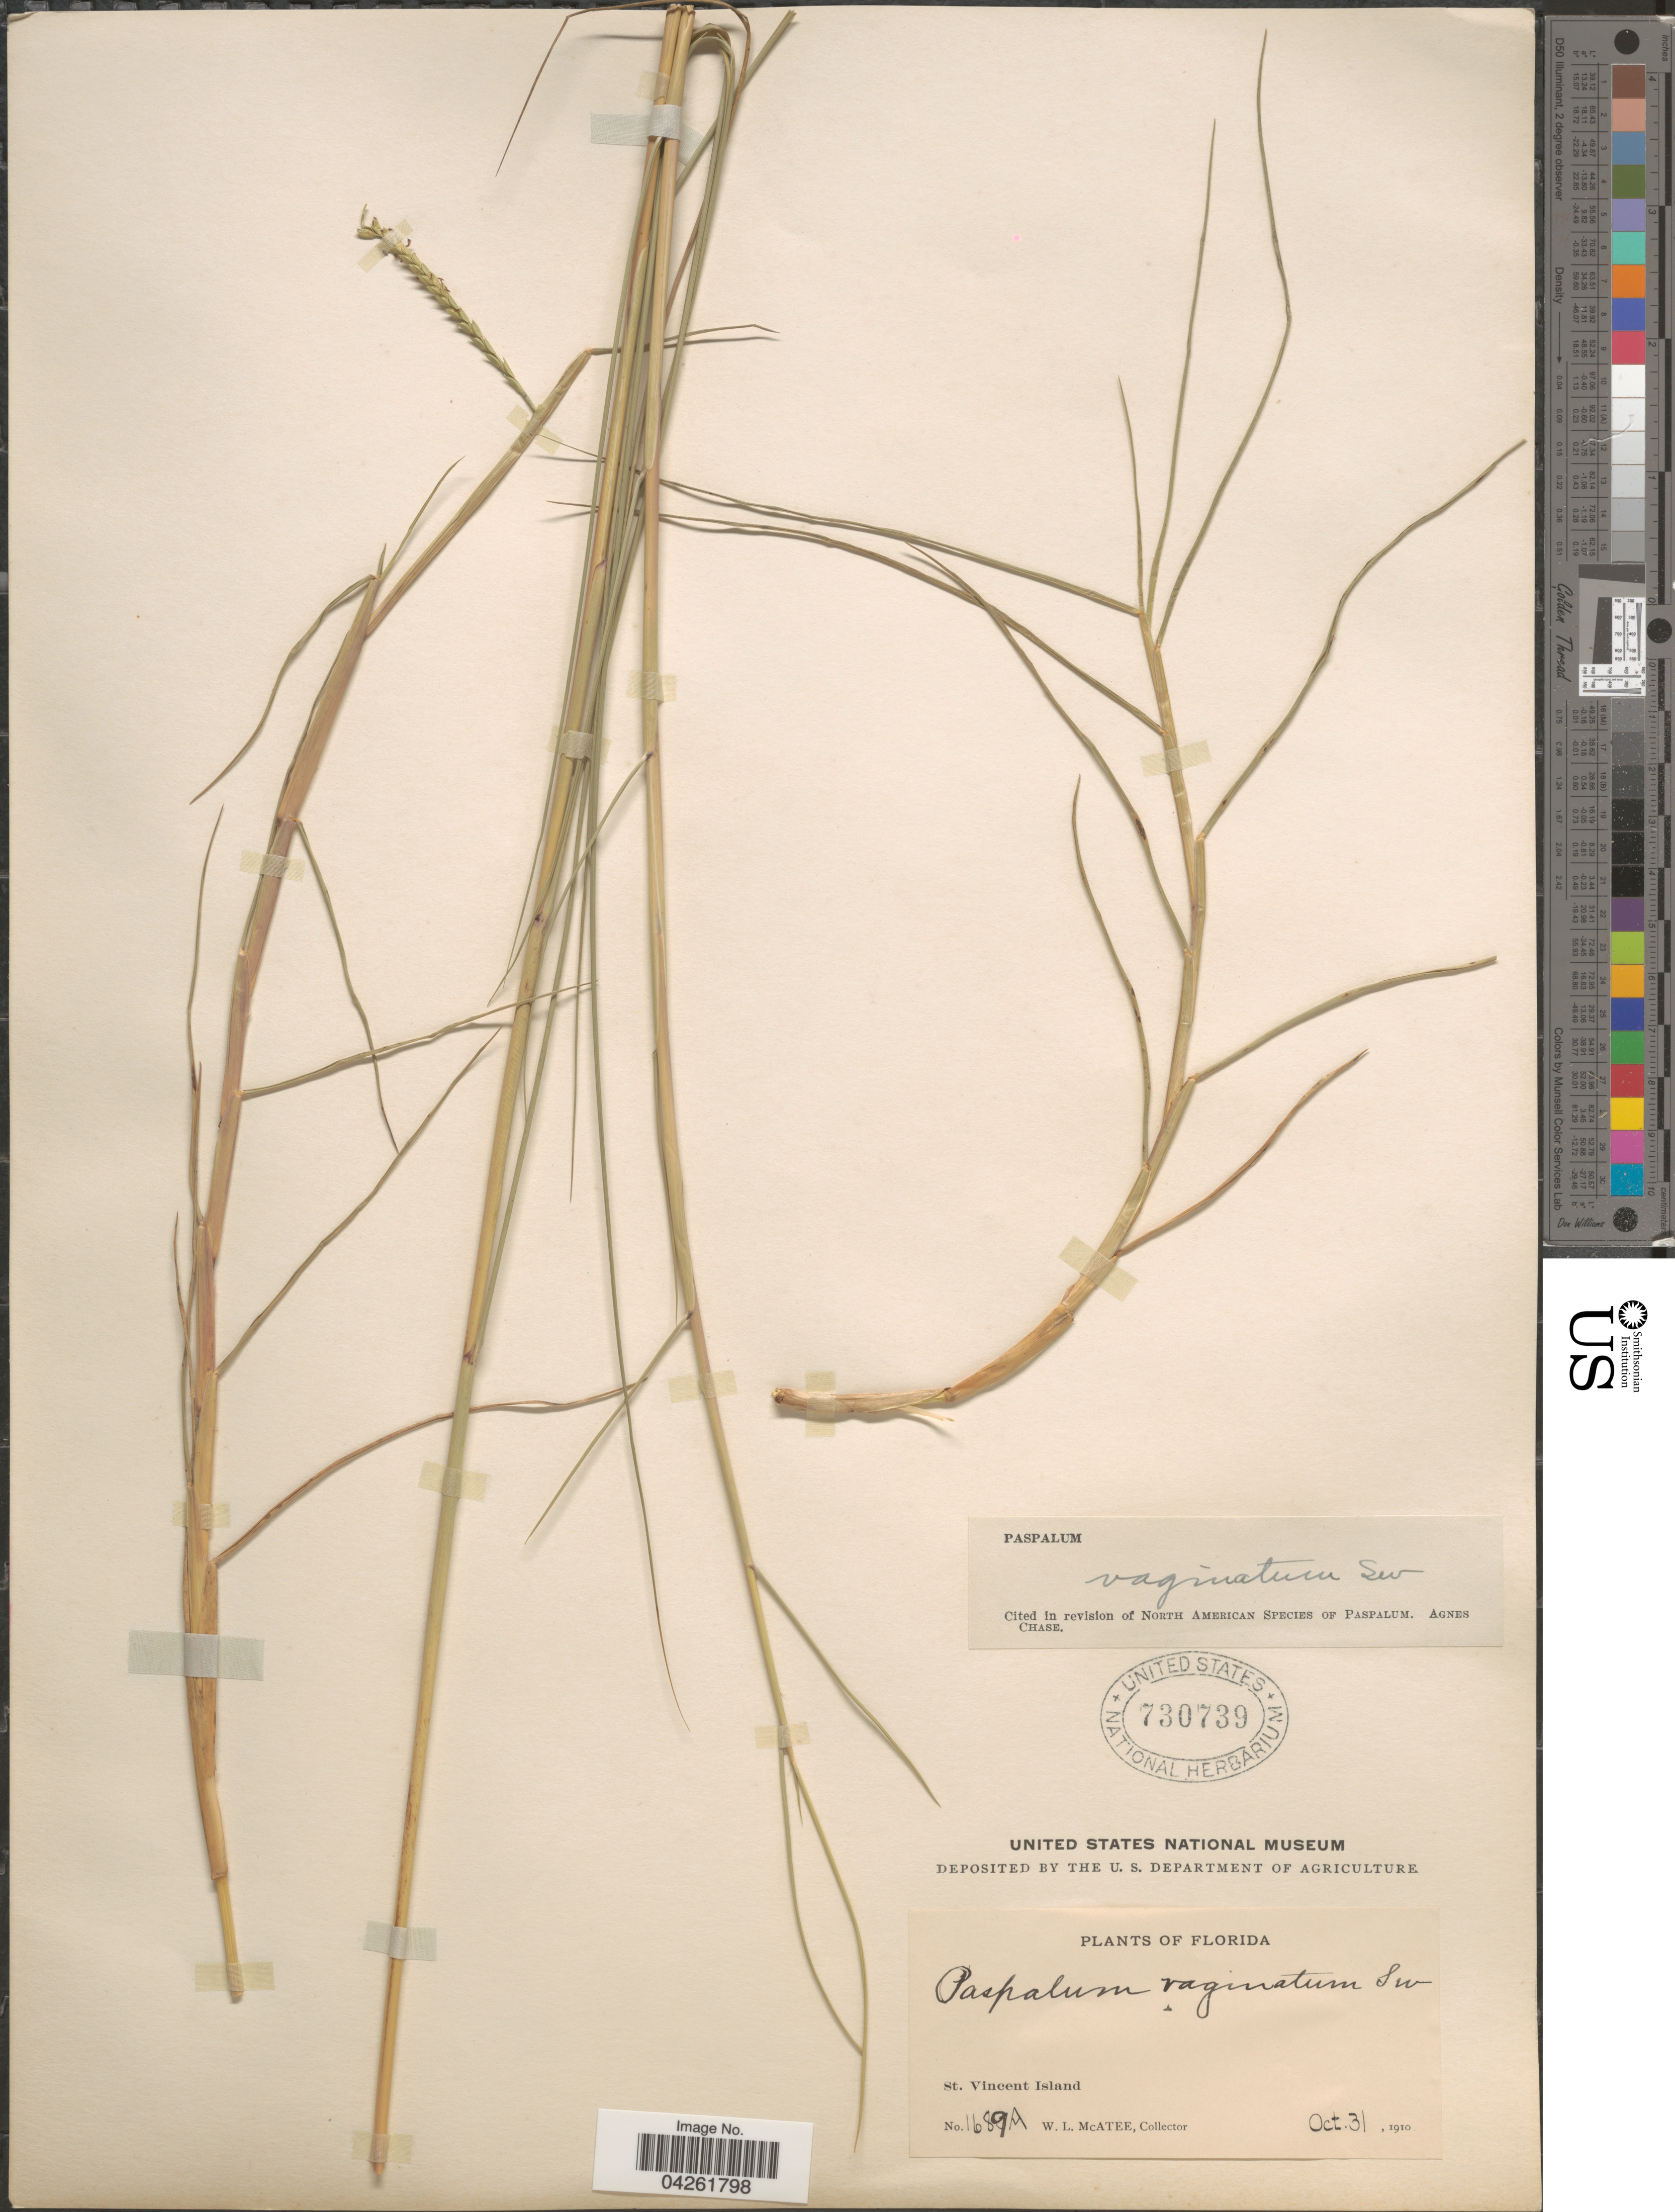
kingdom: Plantae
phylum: Tracheophyta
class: Liliopsida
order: Poales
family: Poaceae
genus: Paspalum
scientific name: Paspalum distichum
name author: L.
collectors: W. McAtee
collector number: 1689A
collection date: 1910-10-31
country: United States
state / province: Florida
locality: St. Vincent Island.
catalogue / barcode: US 730739